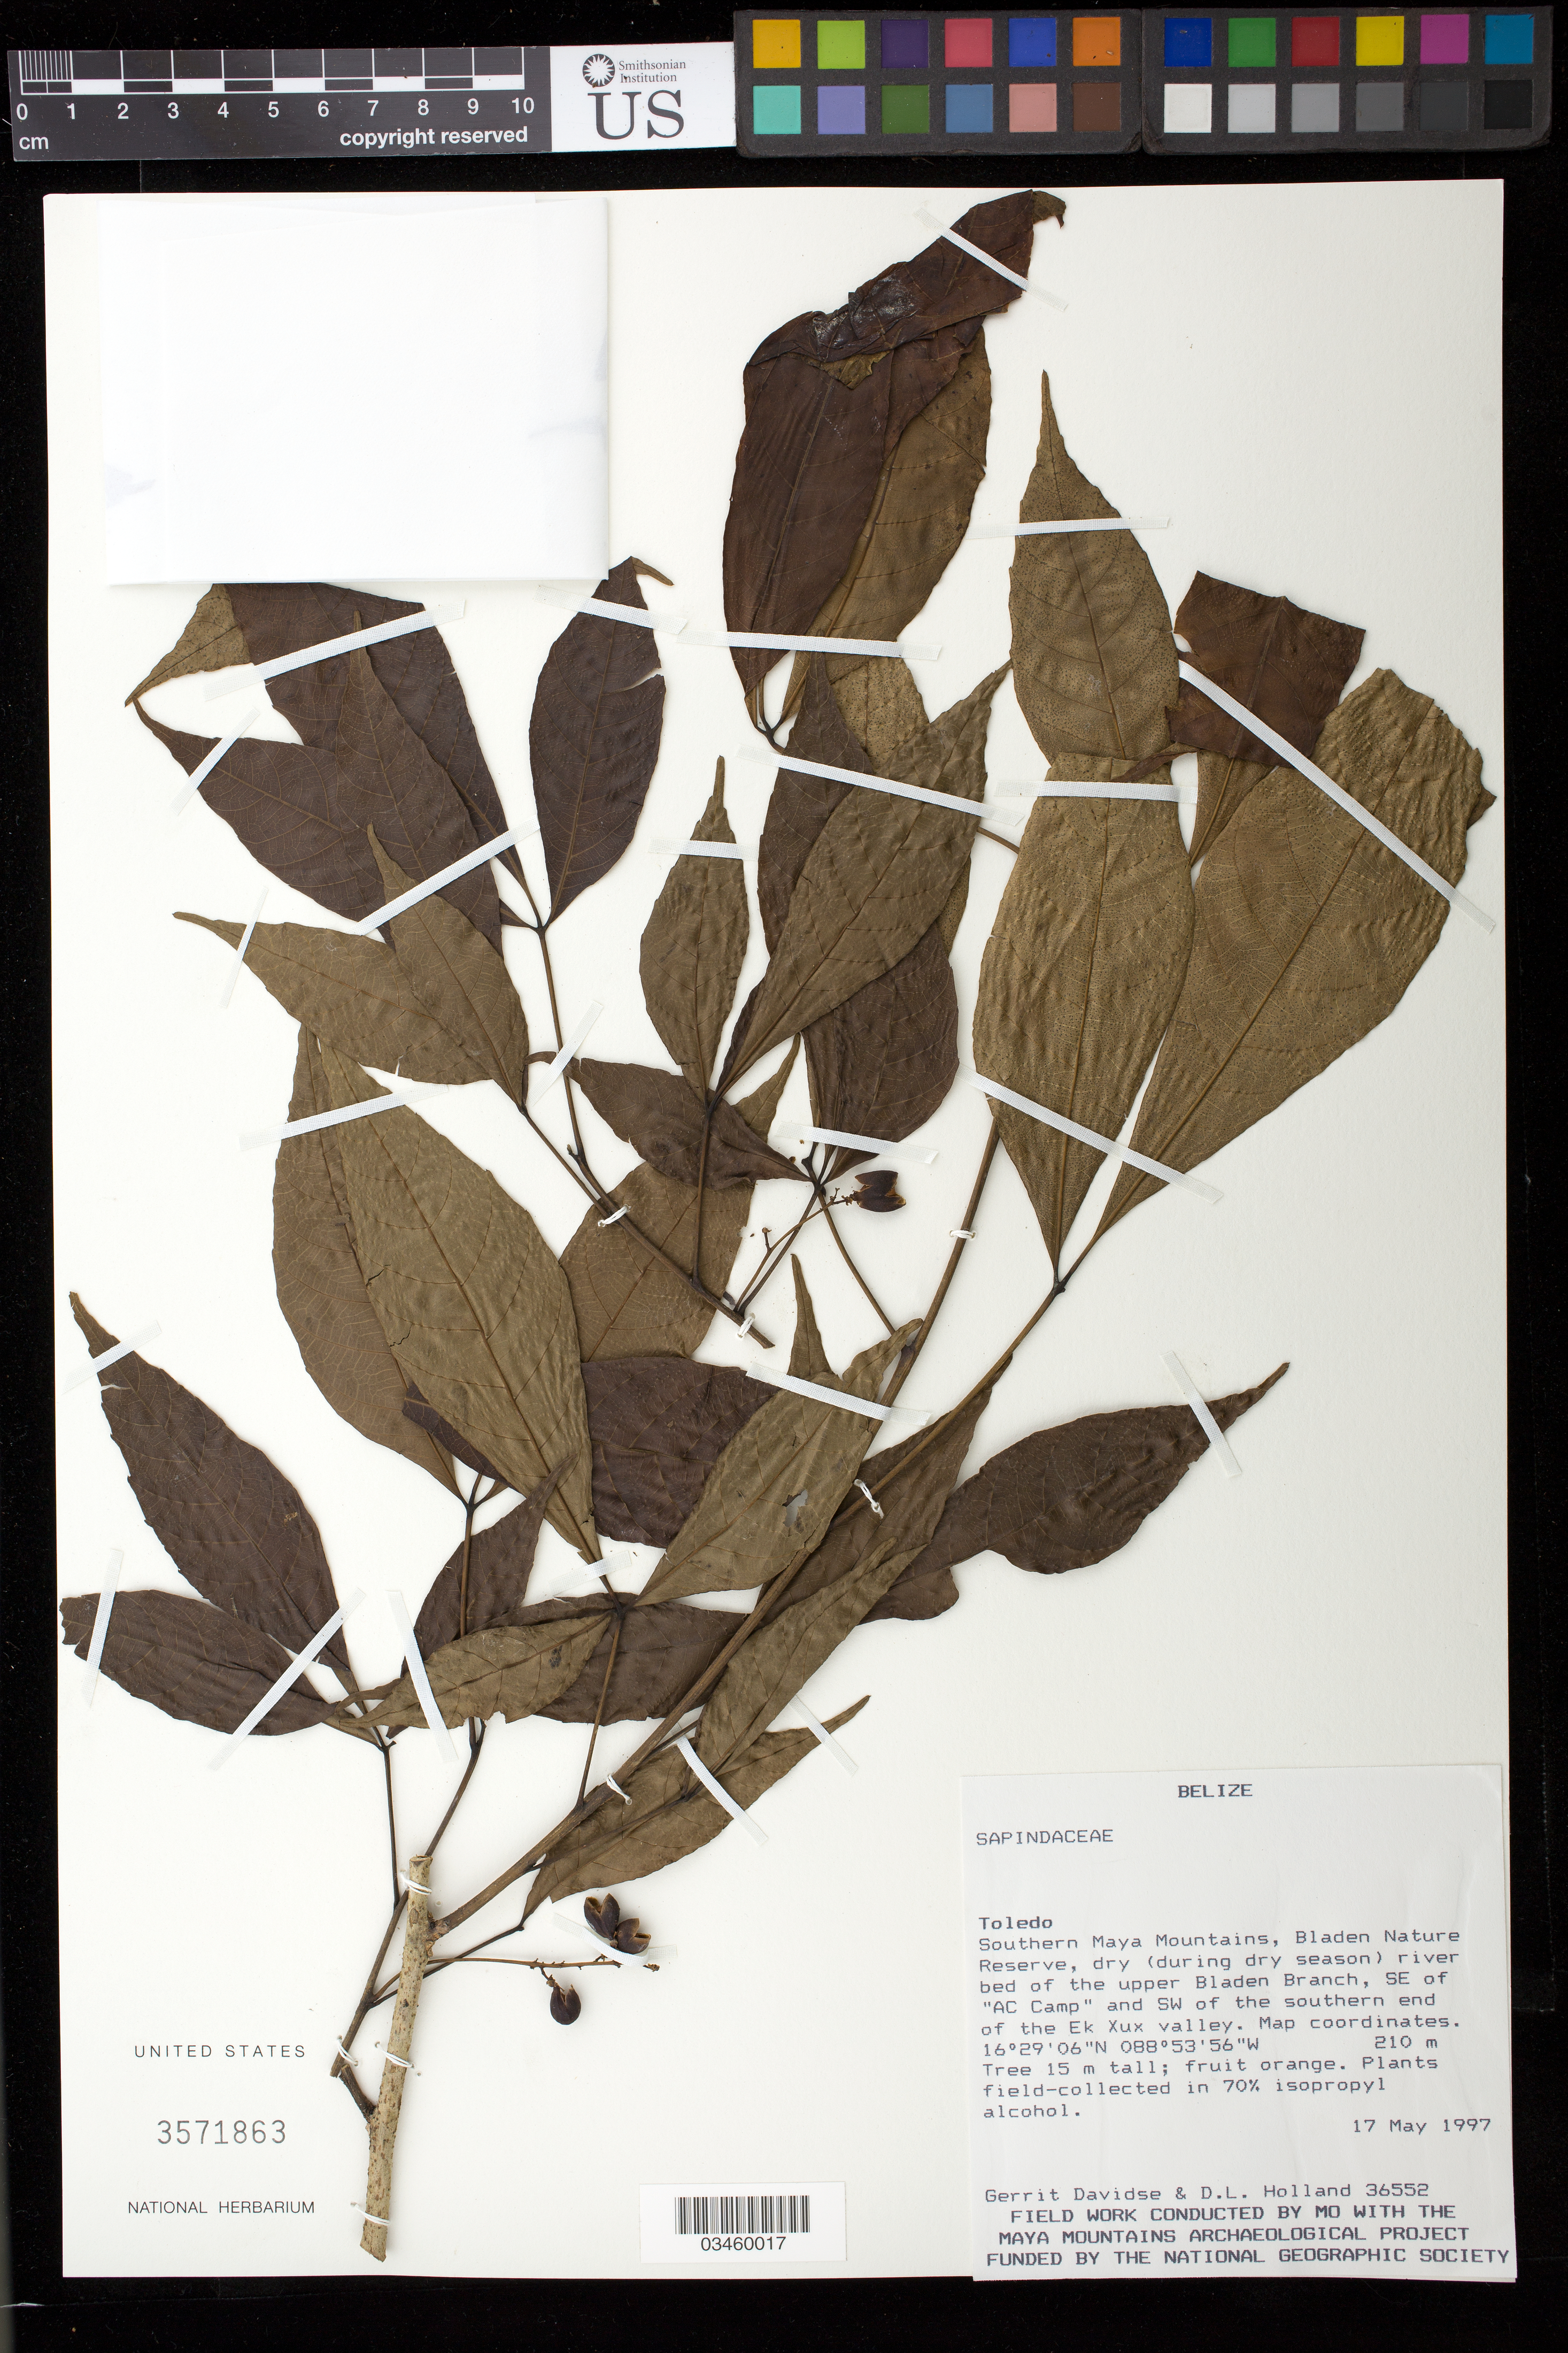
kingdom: Plantae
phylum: Tracheophyta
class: Magnoliopsida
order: Sapindales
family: Sapindaceae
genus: Allophylus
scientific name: Allophylus punctatus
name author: (Poepp.) Radlk.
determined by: Acevedo-Rodriguez, P., (US), Smithsonian Institution - National Museum of Natural History (UNITED STATES)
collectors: G. Davidse & D. Holland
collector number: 36552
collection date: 1997-05-17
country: Belize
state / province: Toledo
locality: South Maya Mountains, Bladen Nature Reserve, dry (during dry season) river bed of the upper Bladen Branch, SE of "AC Camp" and SW of the southern end of the Ek Xux valley.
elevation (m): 210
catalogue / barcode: US 3571863